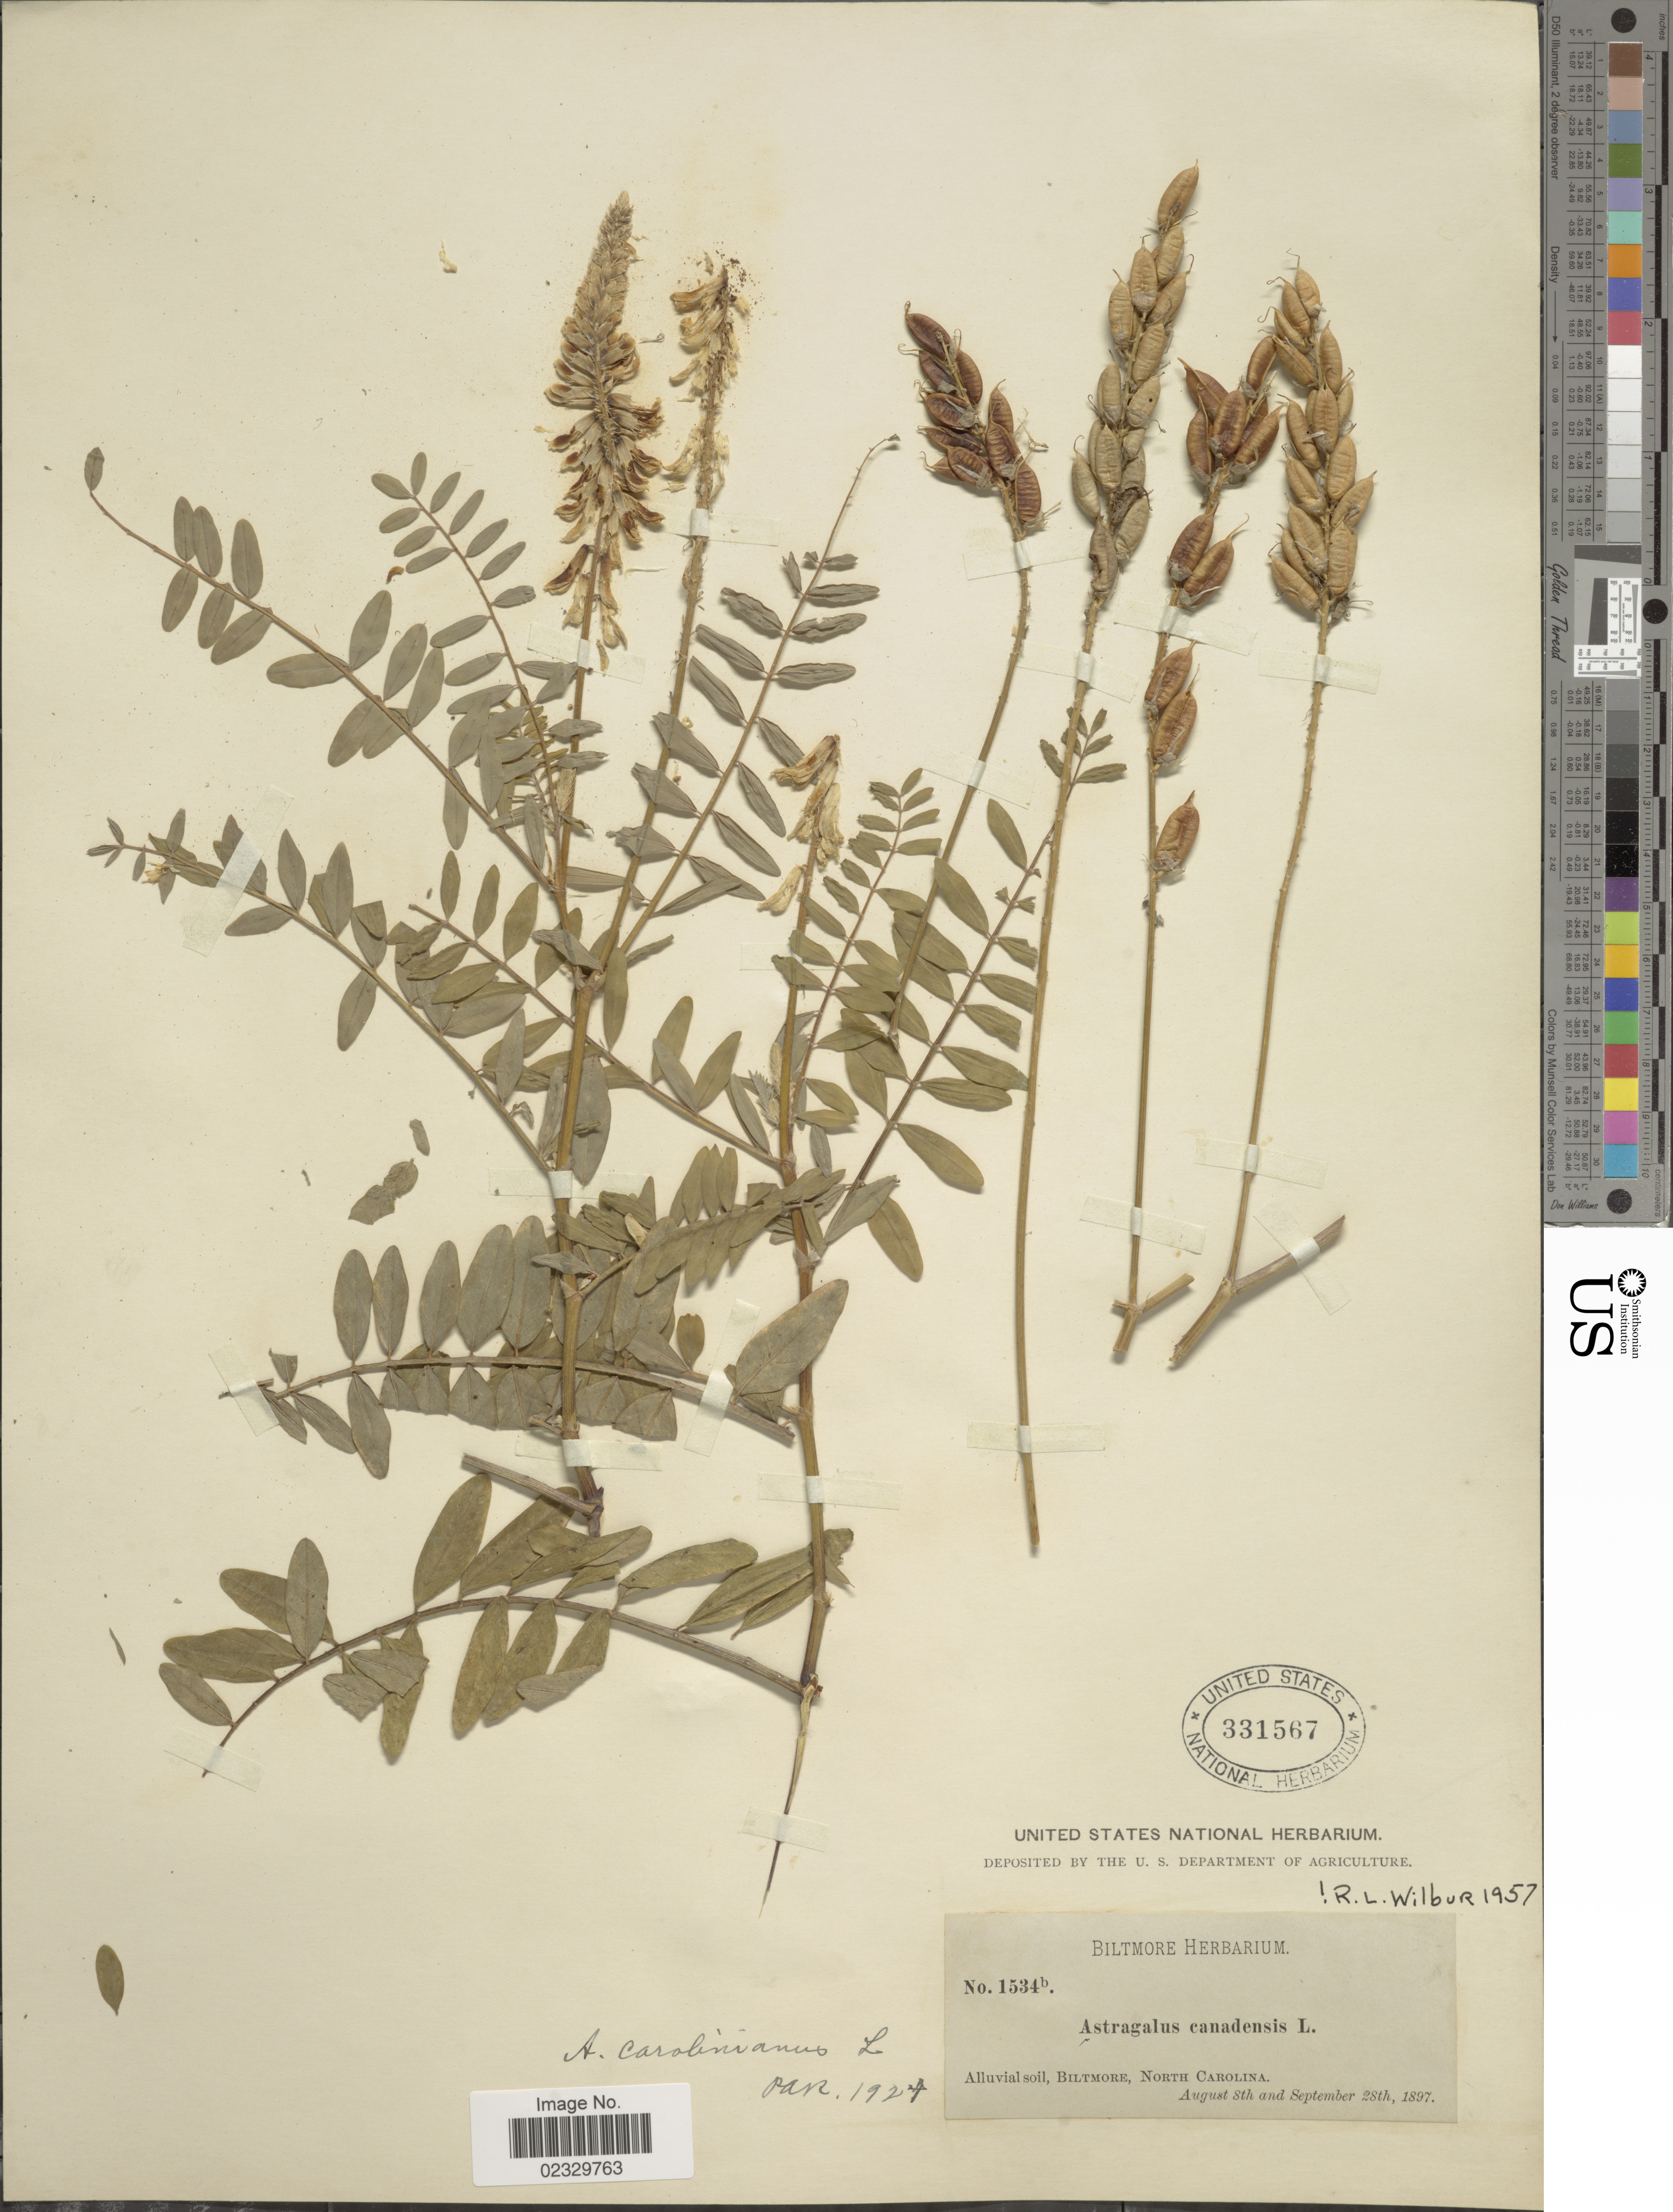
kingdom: Plantae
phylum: Tracheophyta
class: Magnoliopsida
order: Fabales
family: Fabaceae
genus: Astragalus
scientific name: Astragalus canadensis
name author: L.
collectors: ex herb. Biltmore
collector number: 1534b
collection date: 1897-09-28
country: United States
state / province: North Carolina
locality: Biltmore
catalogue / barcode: US 331567